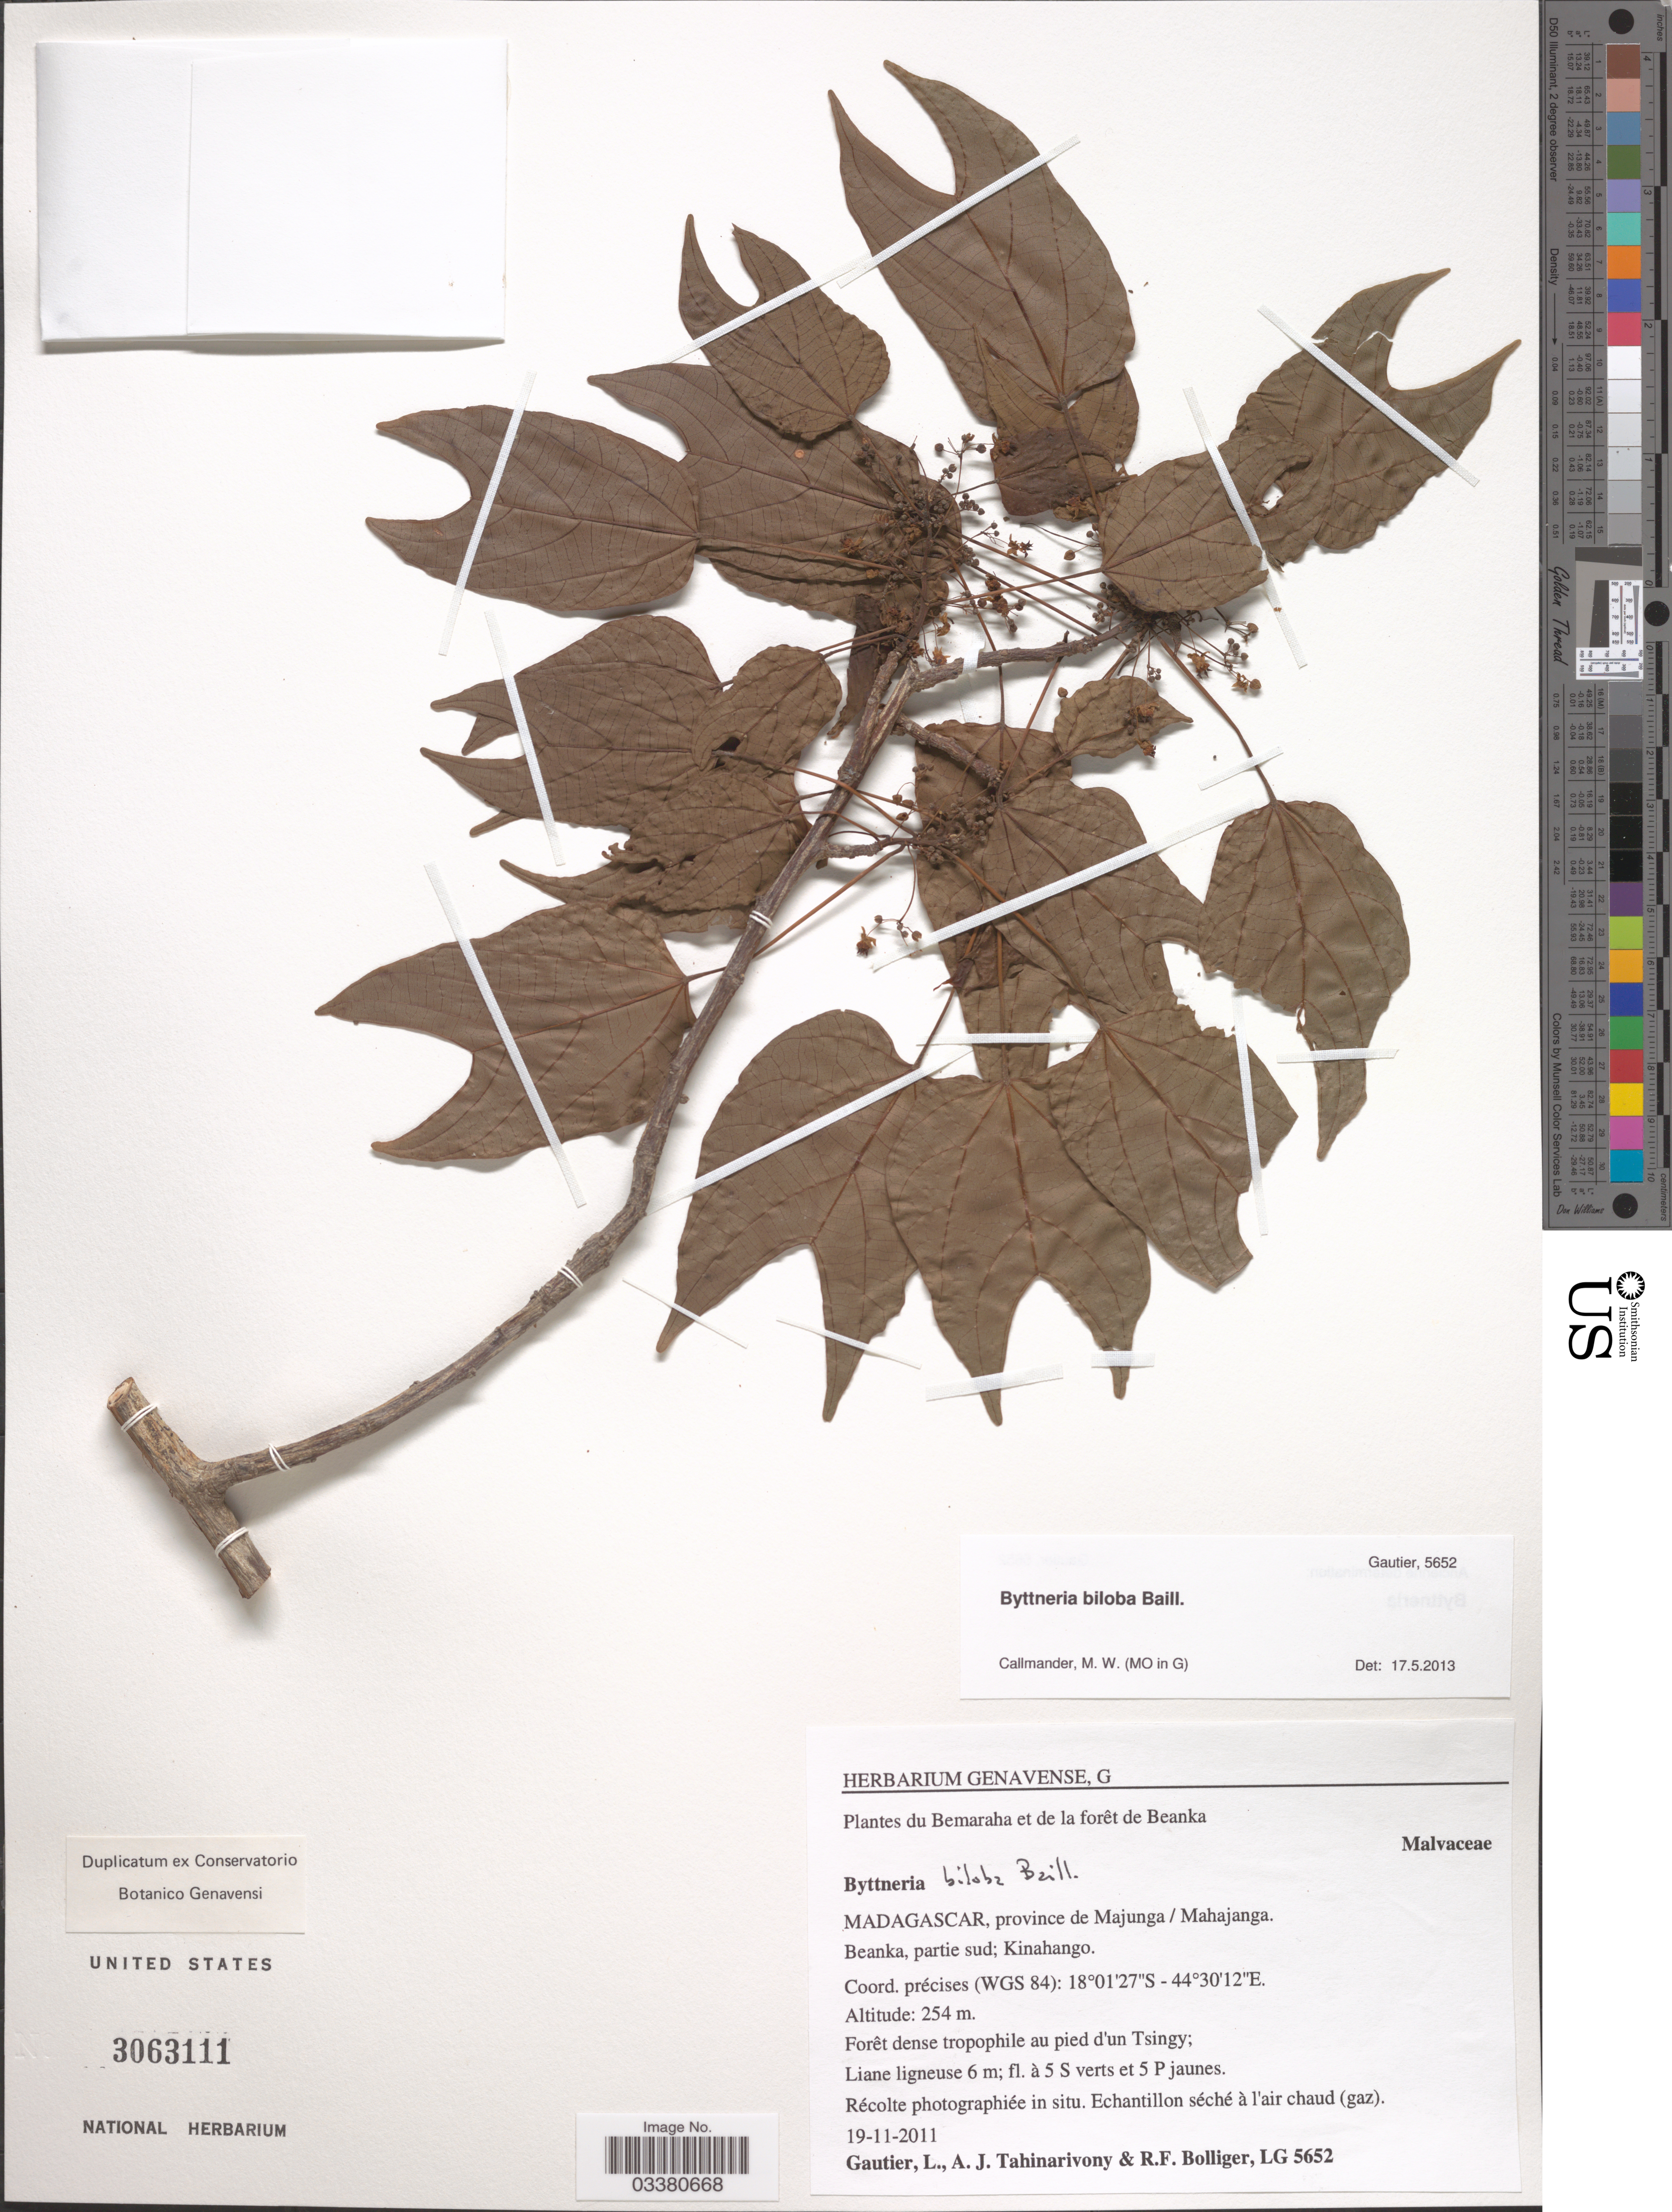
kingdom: Plantae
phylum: Tracheophyta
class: Magnoliopsida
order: Malvales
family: Malvaceae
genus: Byttneria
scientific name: Byttneria biloba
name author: Baill.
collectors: L. Gautier, A. Tahinarivony & R. Bolliger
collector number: LG 5652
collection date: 2011-11-19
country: Madagascar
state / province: Melaky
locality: Du Bemaraha et de la forêt de Beanka. Province de Majunga. Beanka, partie sud; Kinahango. (WGS 84).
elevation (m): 254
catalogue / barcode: US 3063111